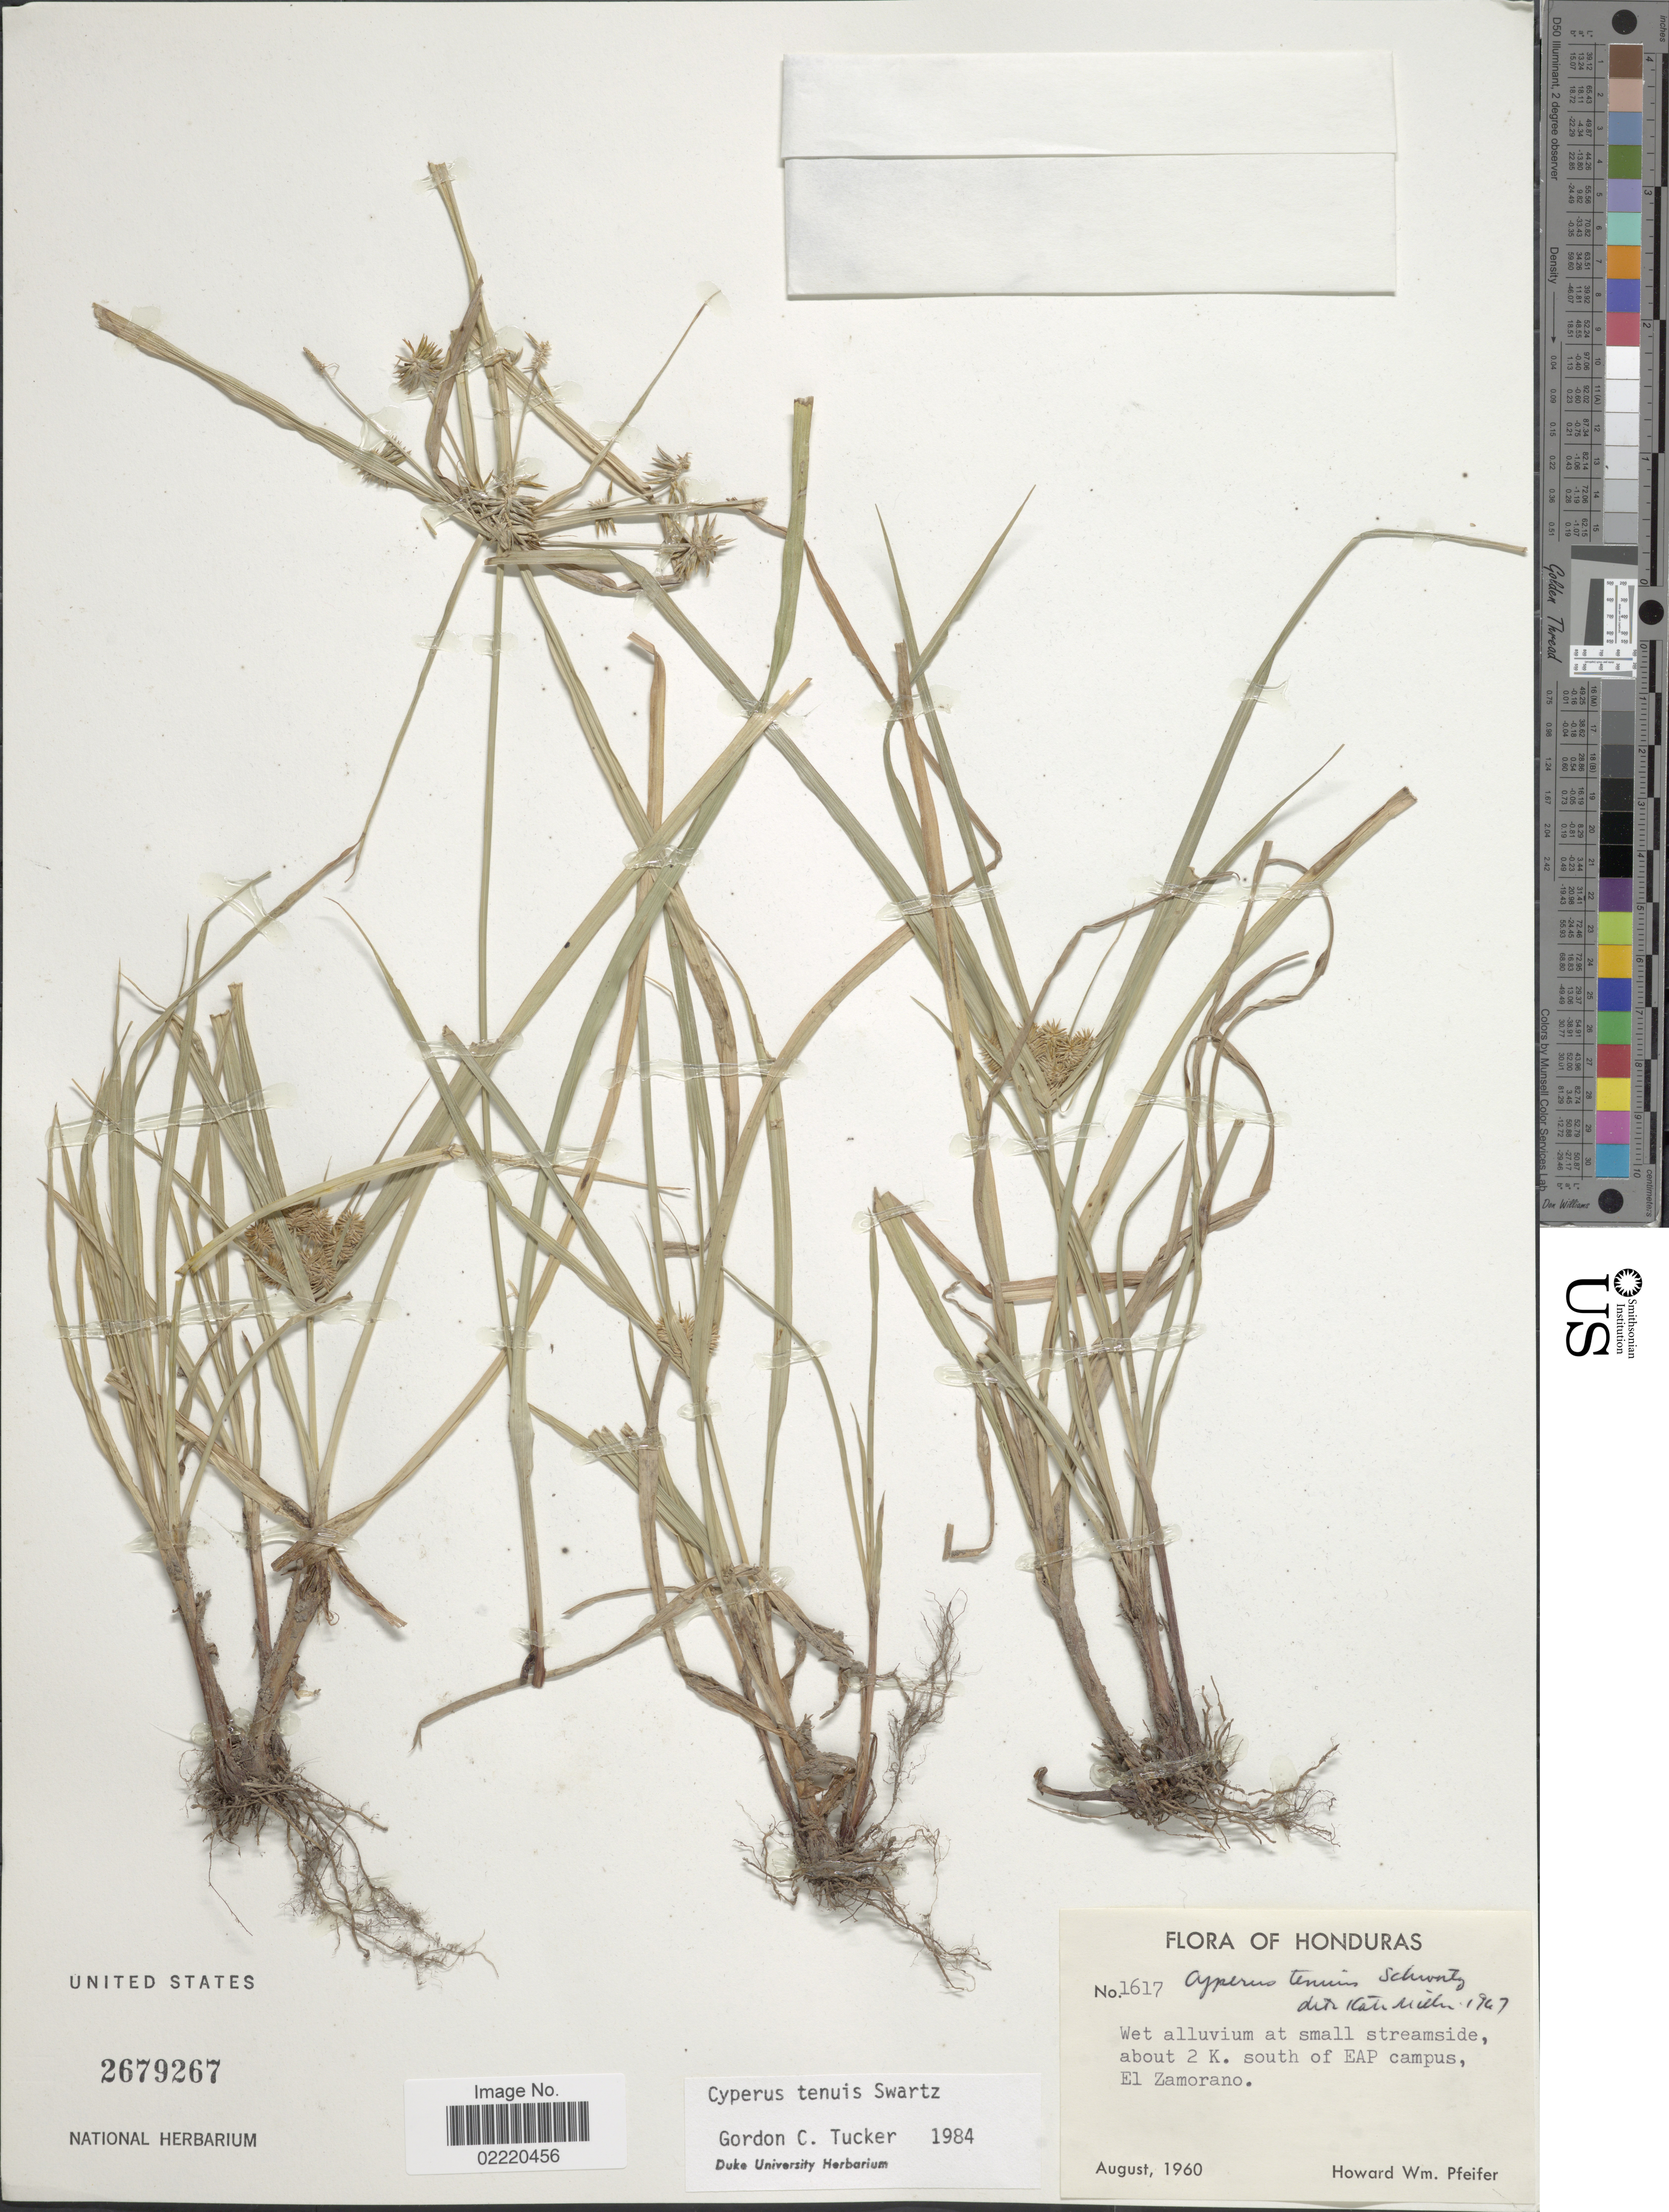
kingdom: Plantae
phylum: Tracheophyta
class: Liliopsida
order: Poales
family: Cyperaceae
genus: Cyperus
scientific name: Cyperus tenuis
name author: Sw.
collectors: H. W. Pfeifer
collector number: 1617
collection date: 1960-08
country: Honduras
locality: Wet alluvium at small streamside, about 2 K. south of EAP campus, El Zamorano.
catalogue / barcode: US 2679267